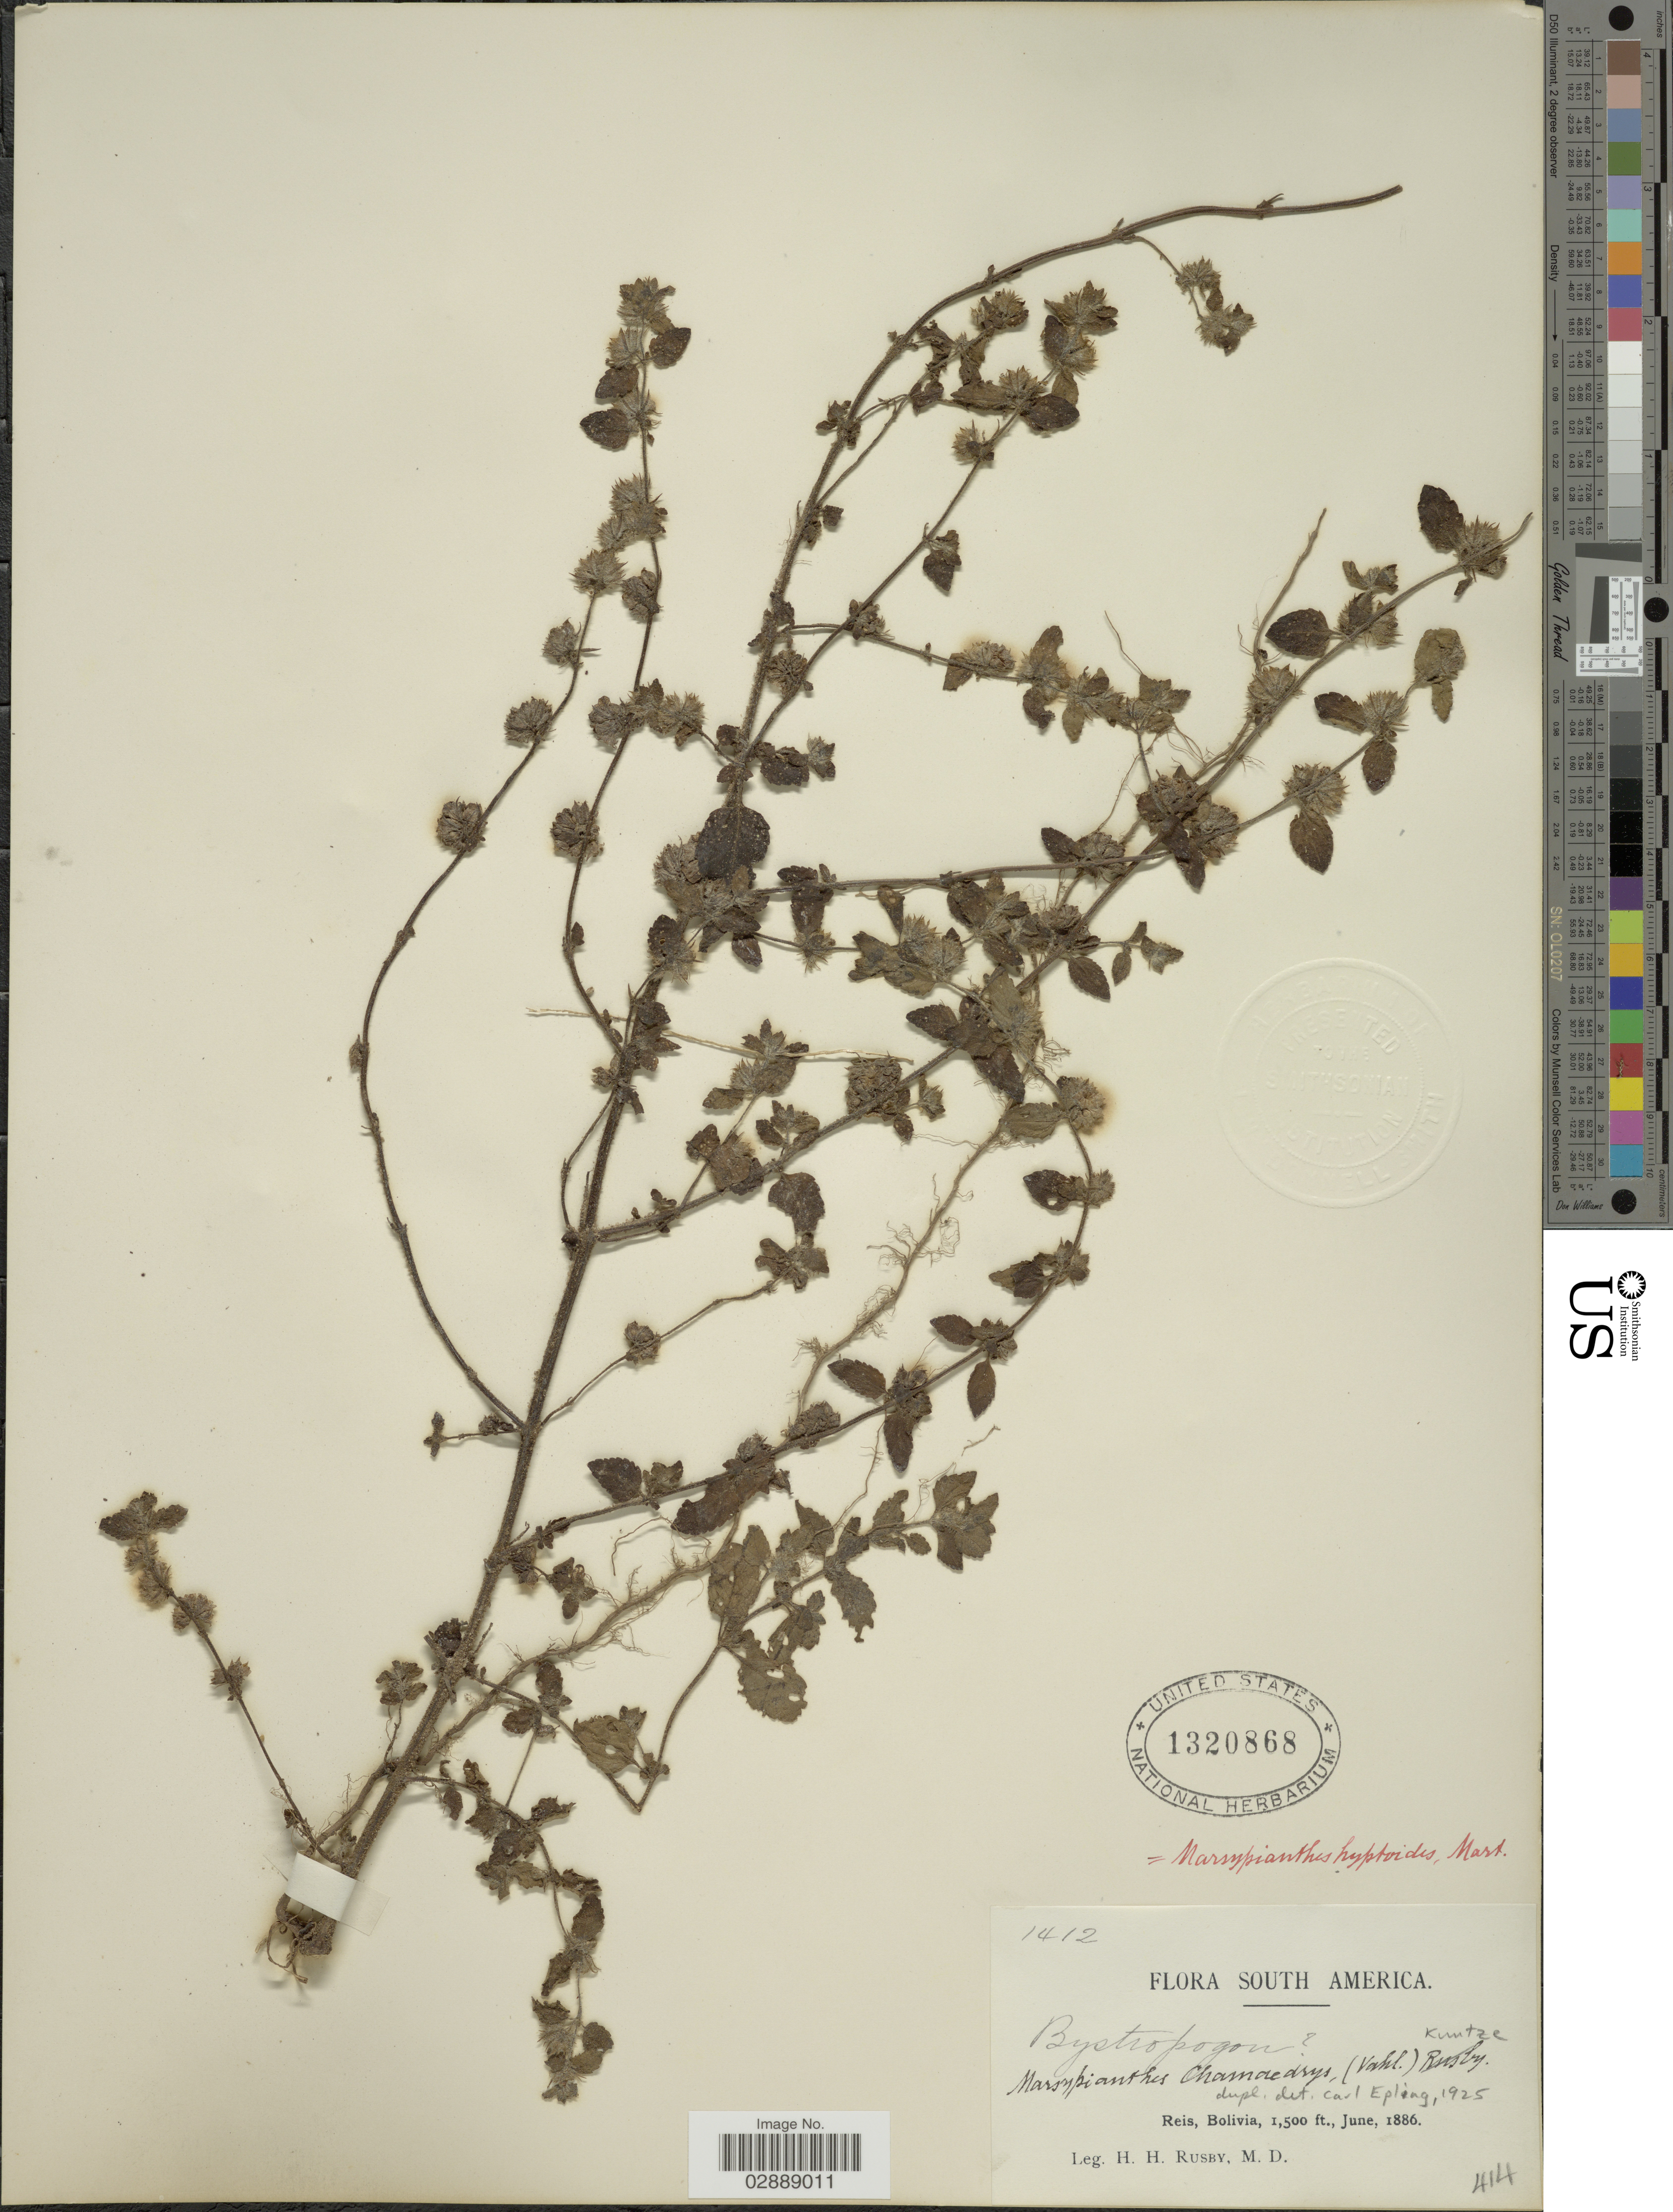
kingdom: Plantae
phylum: Tracheophyta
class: Magnoliopsida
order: Lamiales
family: Lamiaceae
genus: Marsypianthes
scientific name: Marsypianthes chamaedrys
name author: (Vahl) Kuntze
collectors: H. H. Rusby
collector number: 1412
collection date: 1886-06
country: Bolivia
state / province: Pando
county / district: Nicolas Suarez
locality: Reis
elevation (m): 457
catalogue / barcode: US 1320868